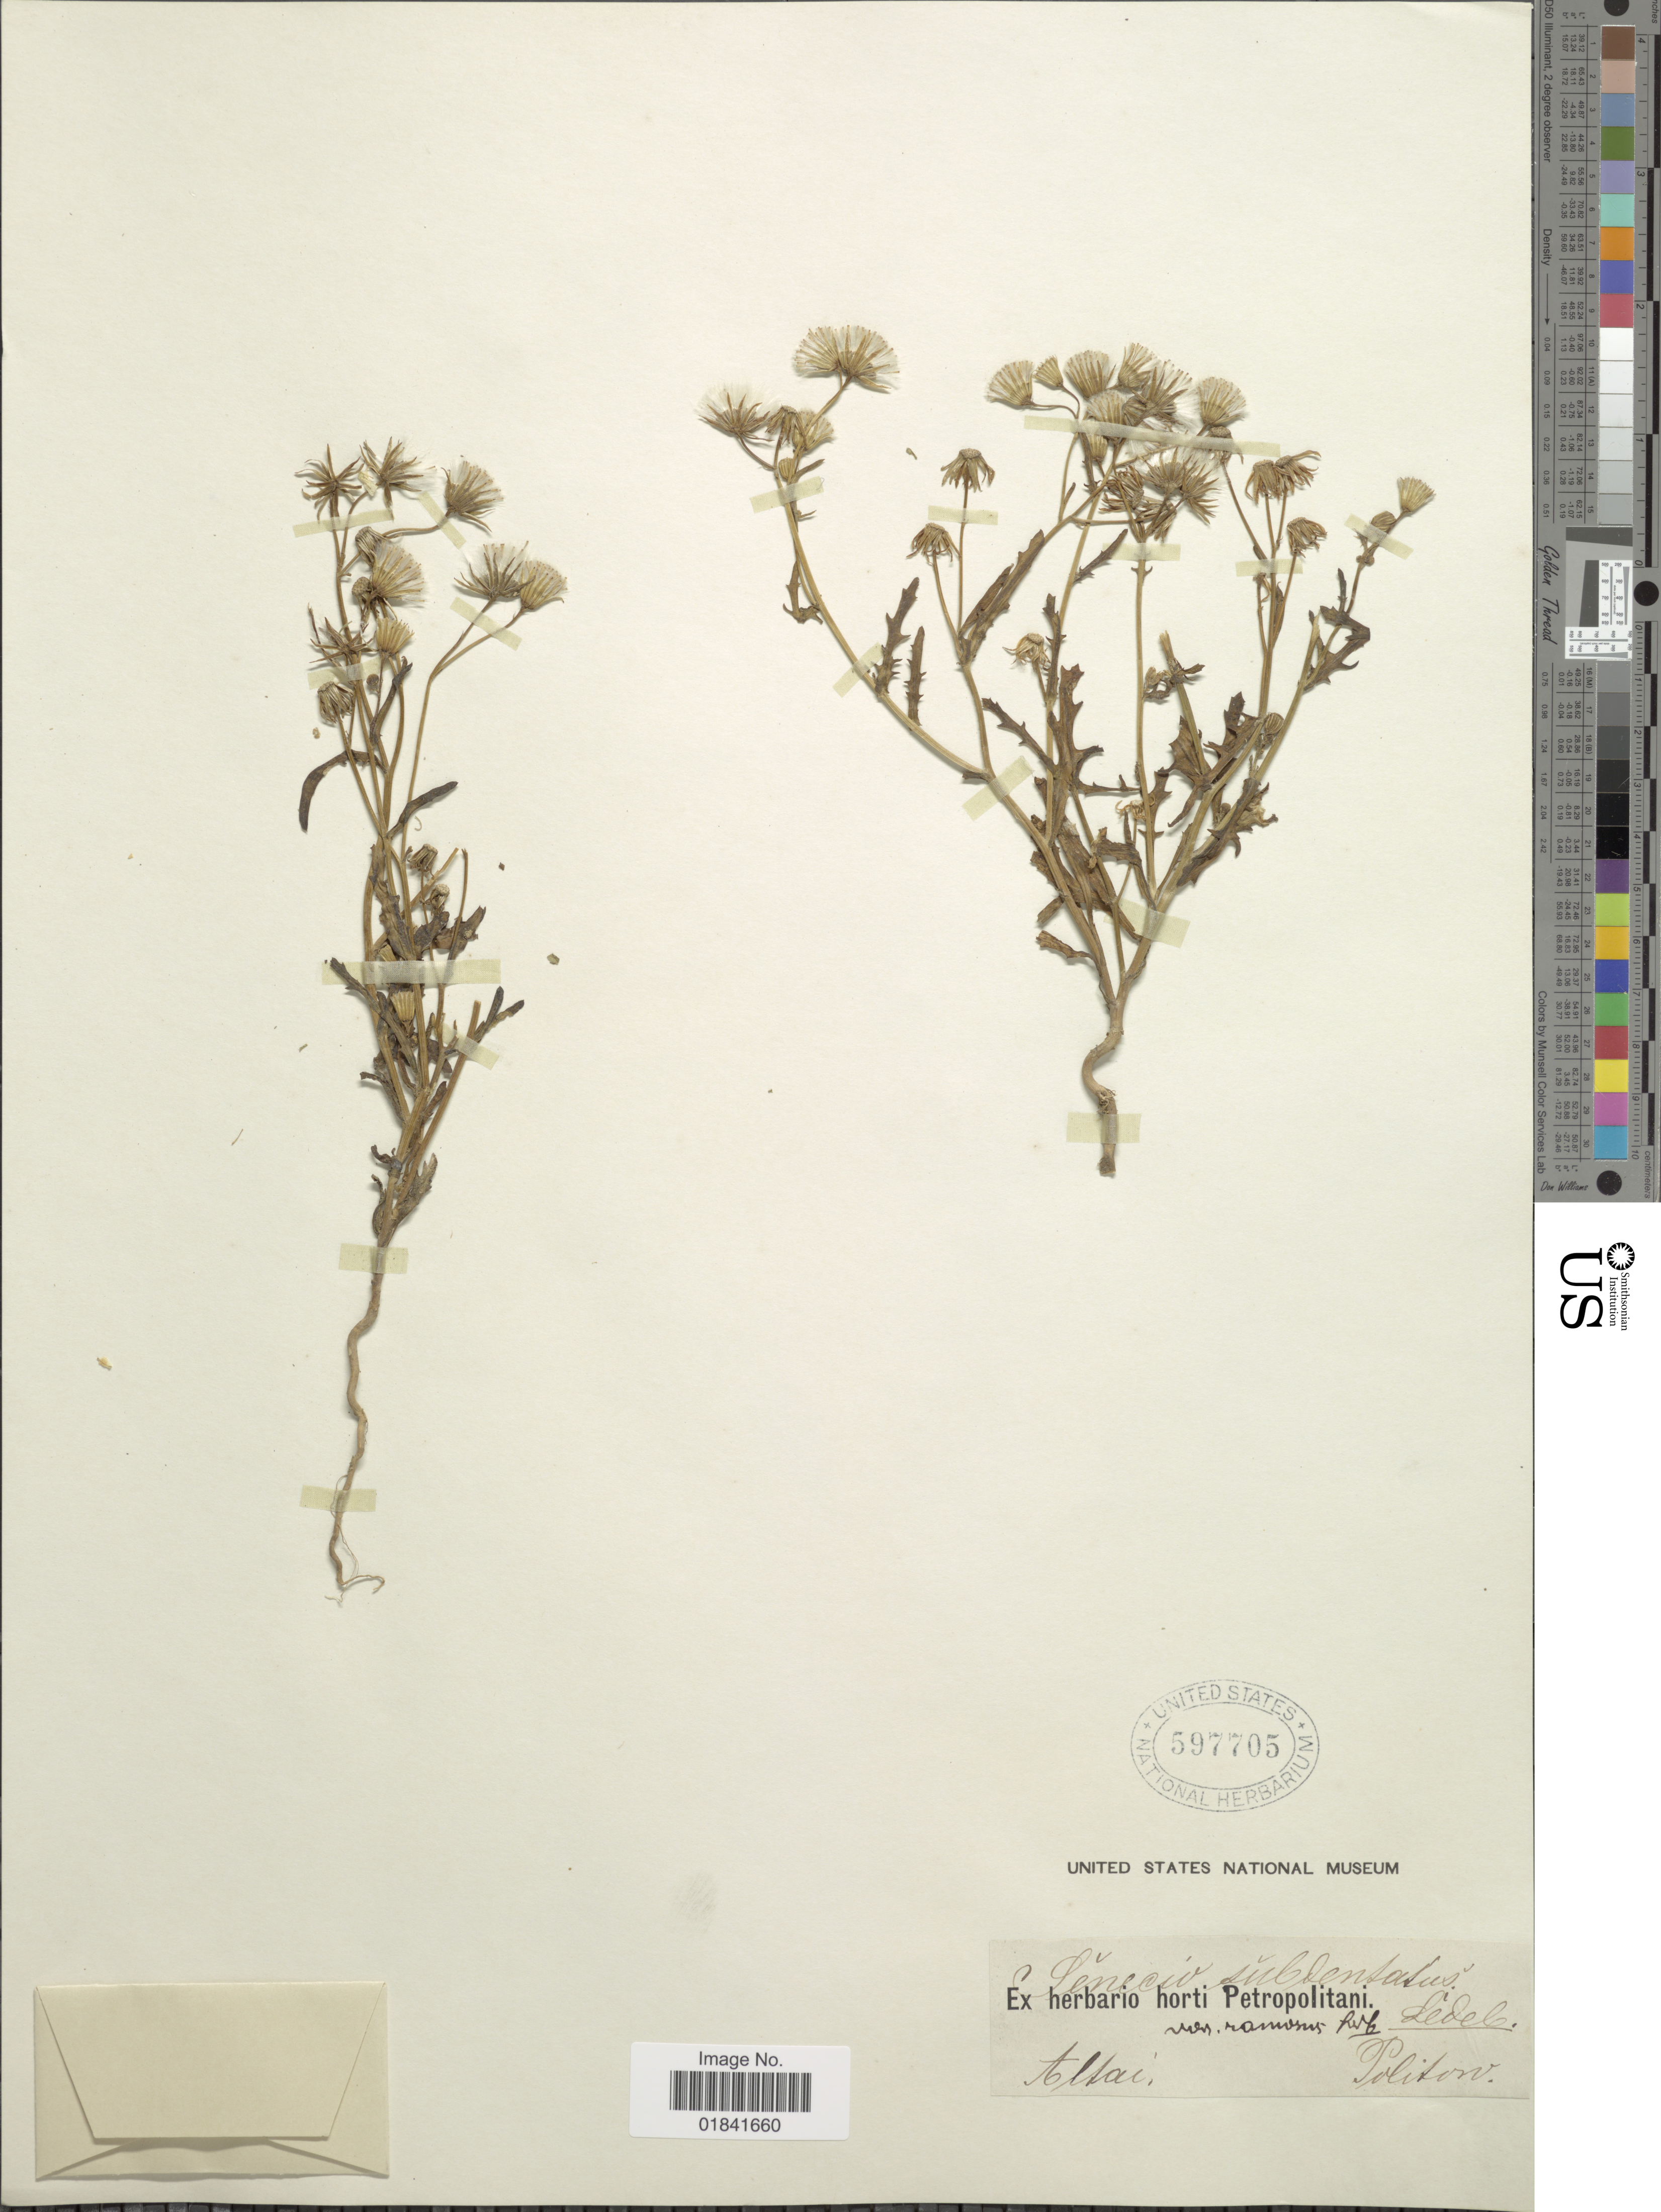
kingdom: Plantae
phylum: Tracheophyta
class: Magnoliopsida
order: Asterales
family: Asteraceae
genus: Senecio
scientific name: Senecio subdentatus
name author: (Bunge) Turcz.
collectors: -. Politow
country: Russian Federation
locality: Altai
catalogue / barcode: US 597705